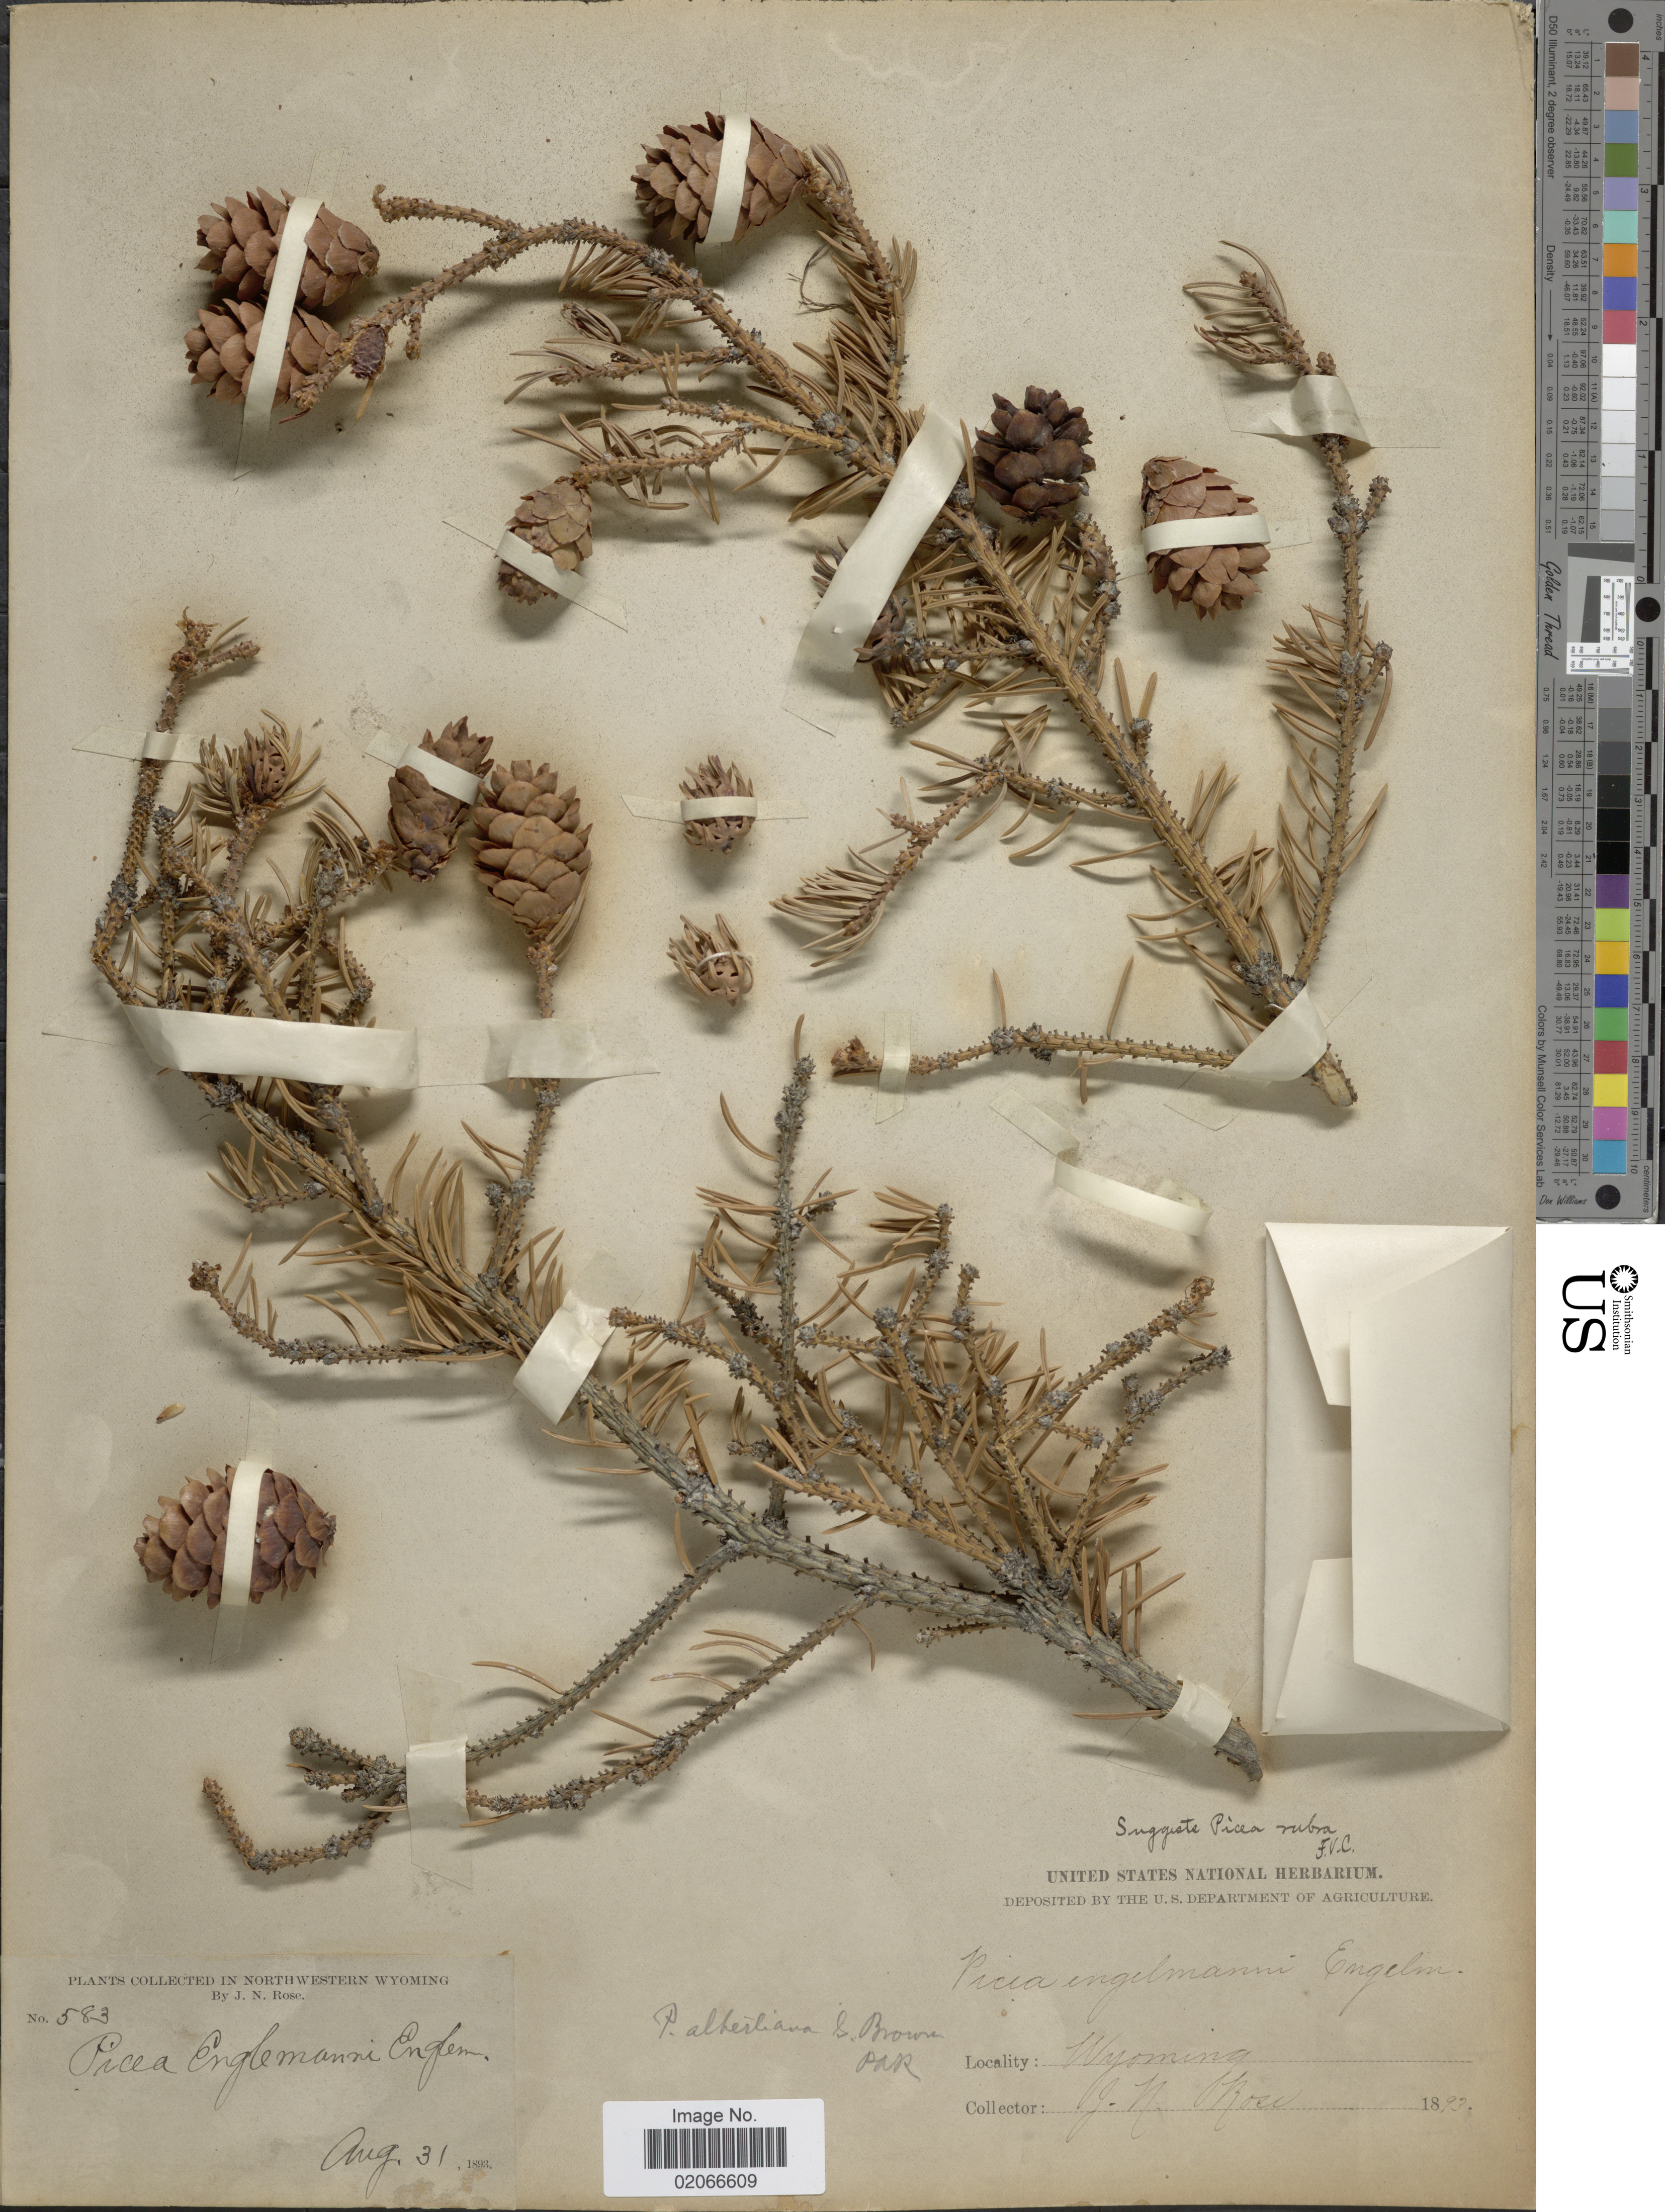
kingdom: Plantae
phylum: Tracheophyta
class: Pinopsida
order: Pinales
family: Pinaceae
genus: Picea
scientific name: Picea glauca var. albertiana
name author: (S. Br.) Sarg.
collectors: J. N. Rose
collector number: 583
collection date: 1893-08-31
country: United States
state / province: Wyoming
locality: Northwestern Wyoming